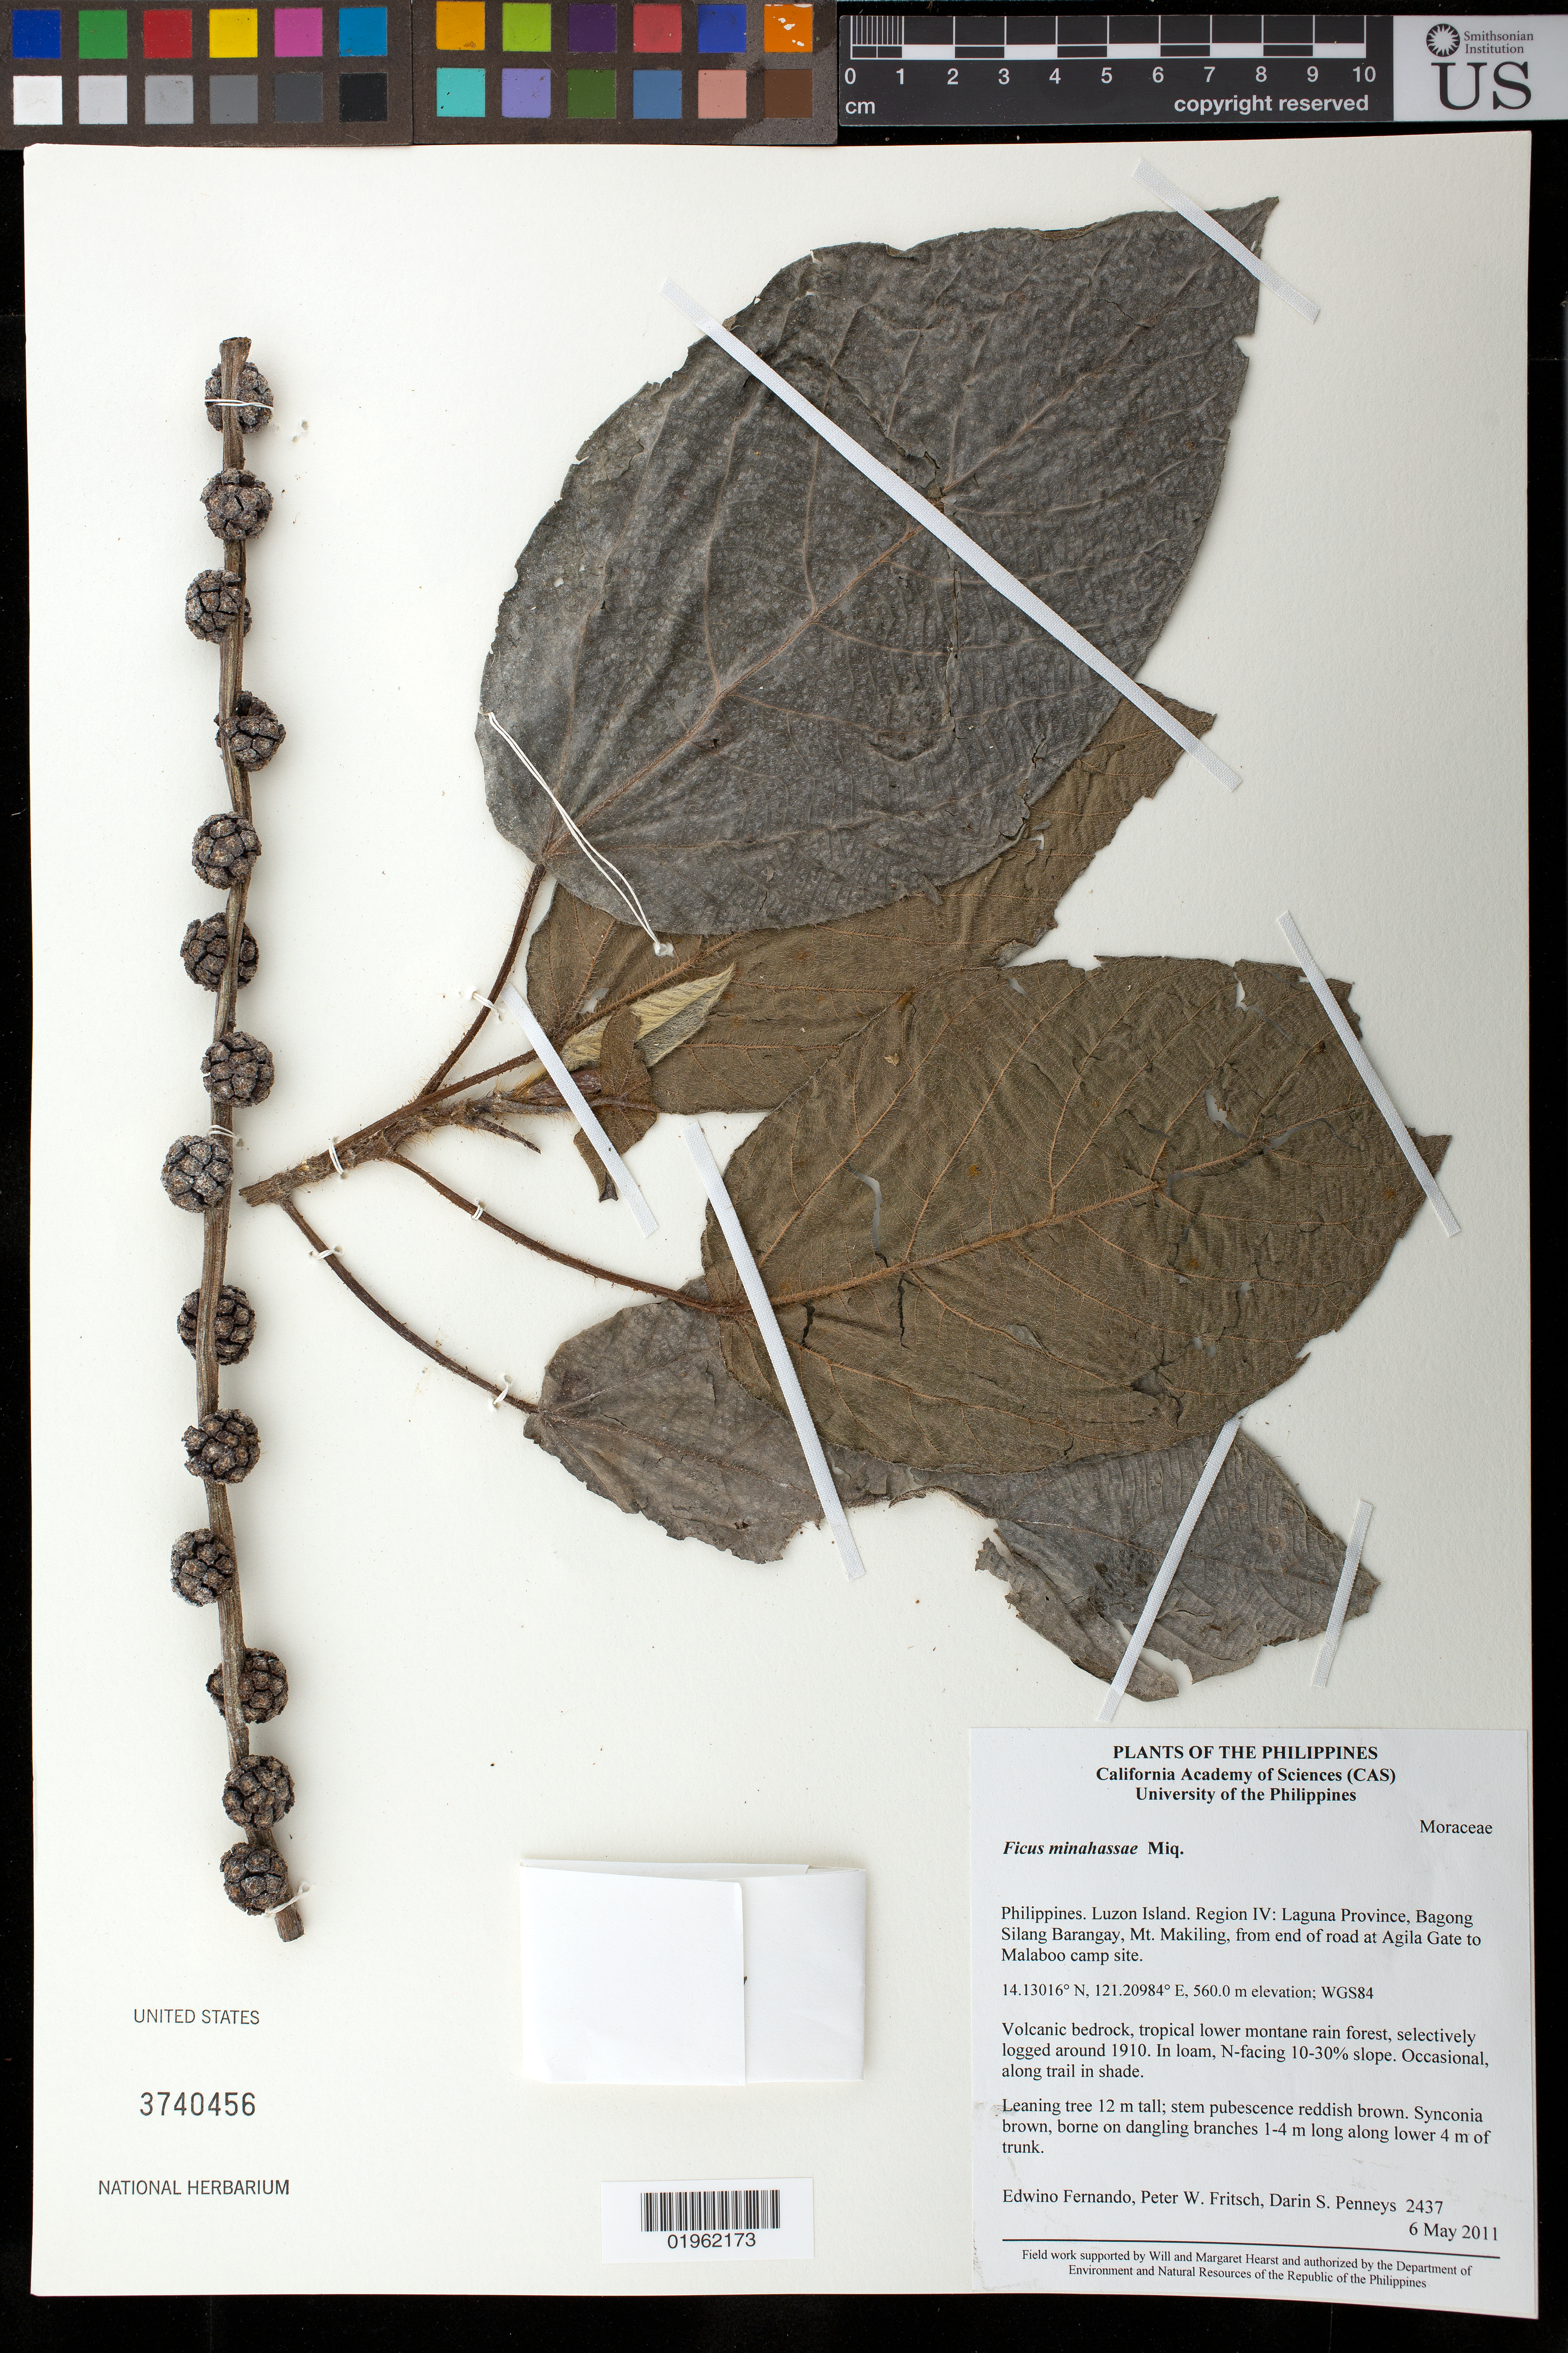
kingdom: Plantae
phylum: Tracheophyta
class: Magnoliopsida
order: Rosales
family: Moraceae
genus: Ficus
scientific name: Ficus minahassae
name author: Miq.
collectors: E. Fernando, P. W. Fritsch & D. S. Penneys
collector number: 2437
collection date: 2011-05-06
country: Philippines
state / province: Calabarzon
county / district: Laguna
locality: Luzon Island. Bagong Silang Barangay, Mt. Makiling, from end of road at Agila Gate to Malaboo camp site.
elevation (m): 560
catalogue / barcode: US 3740456